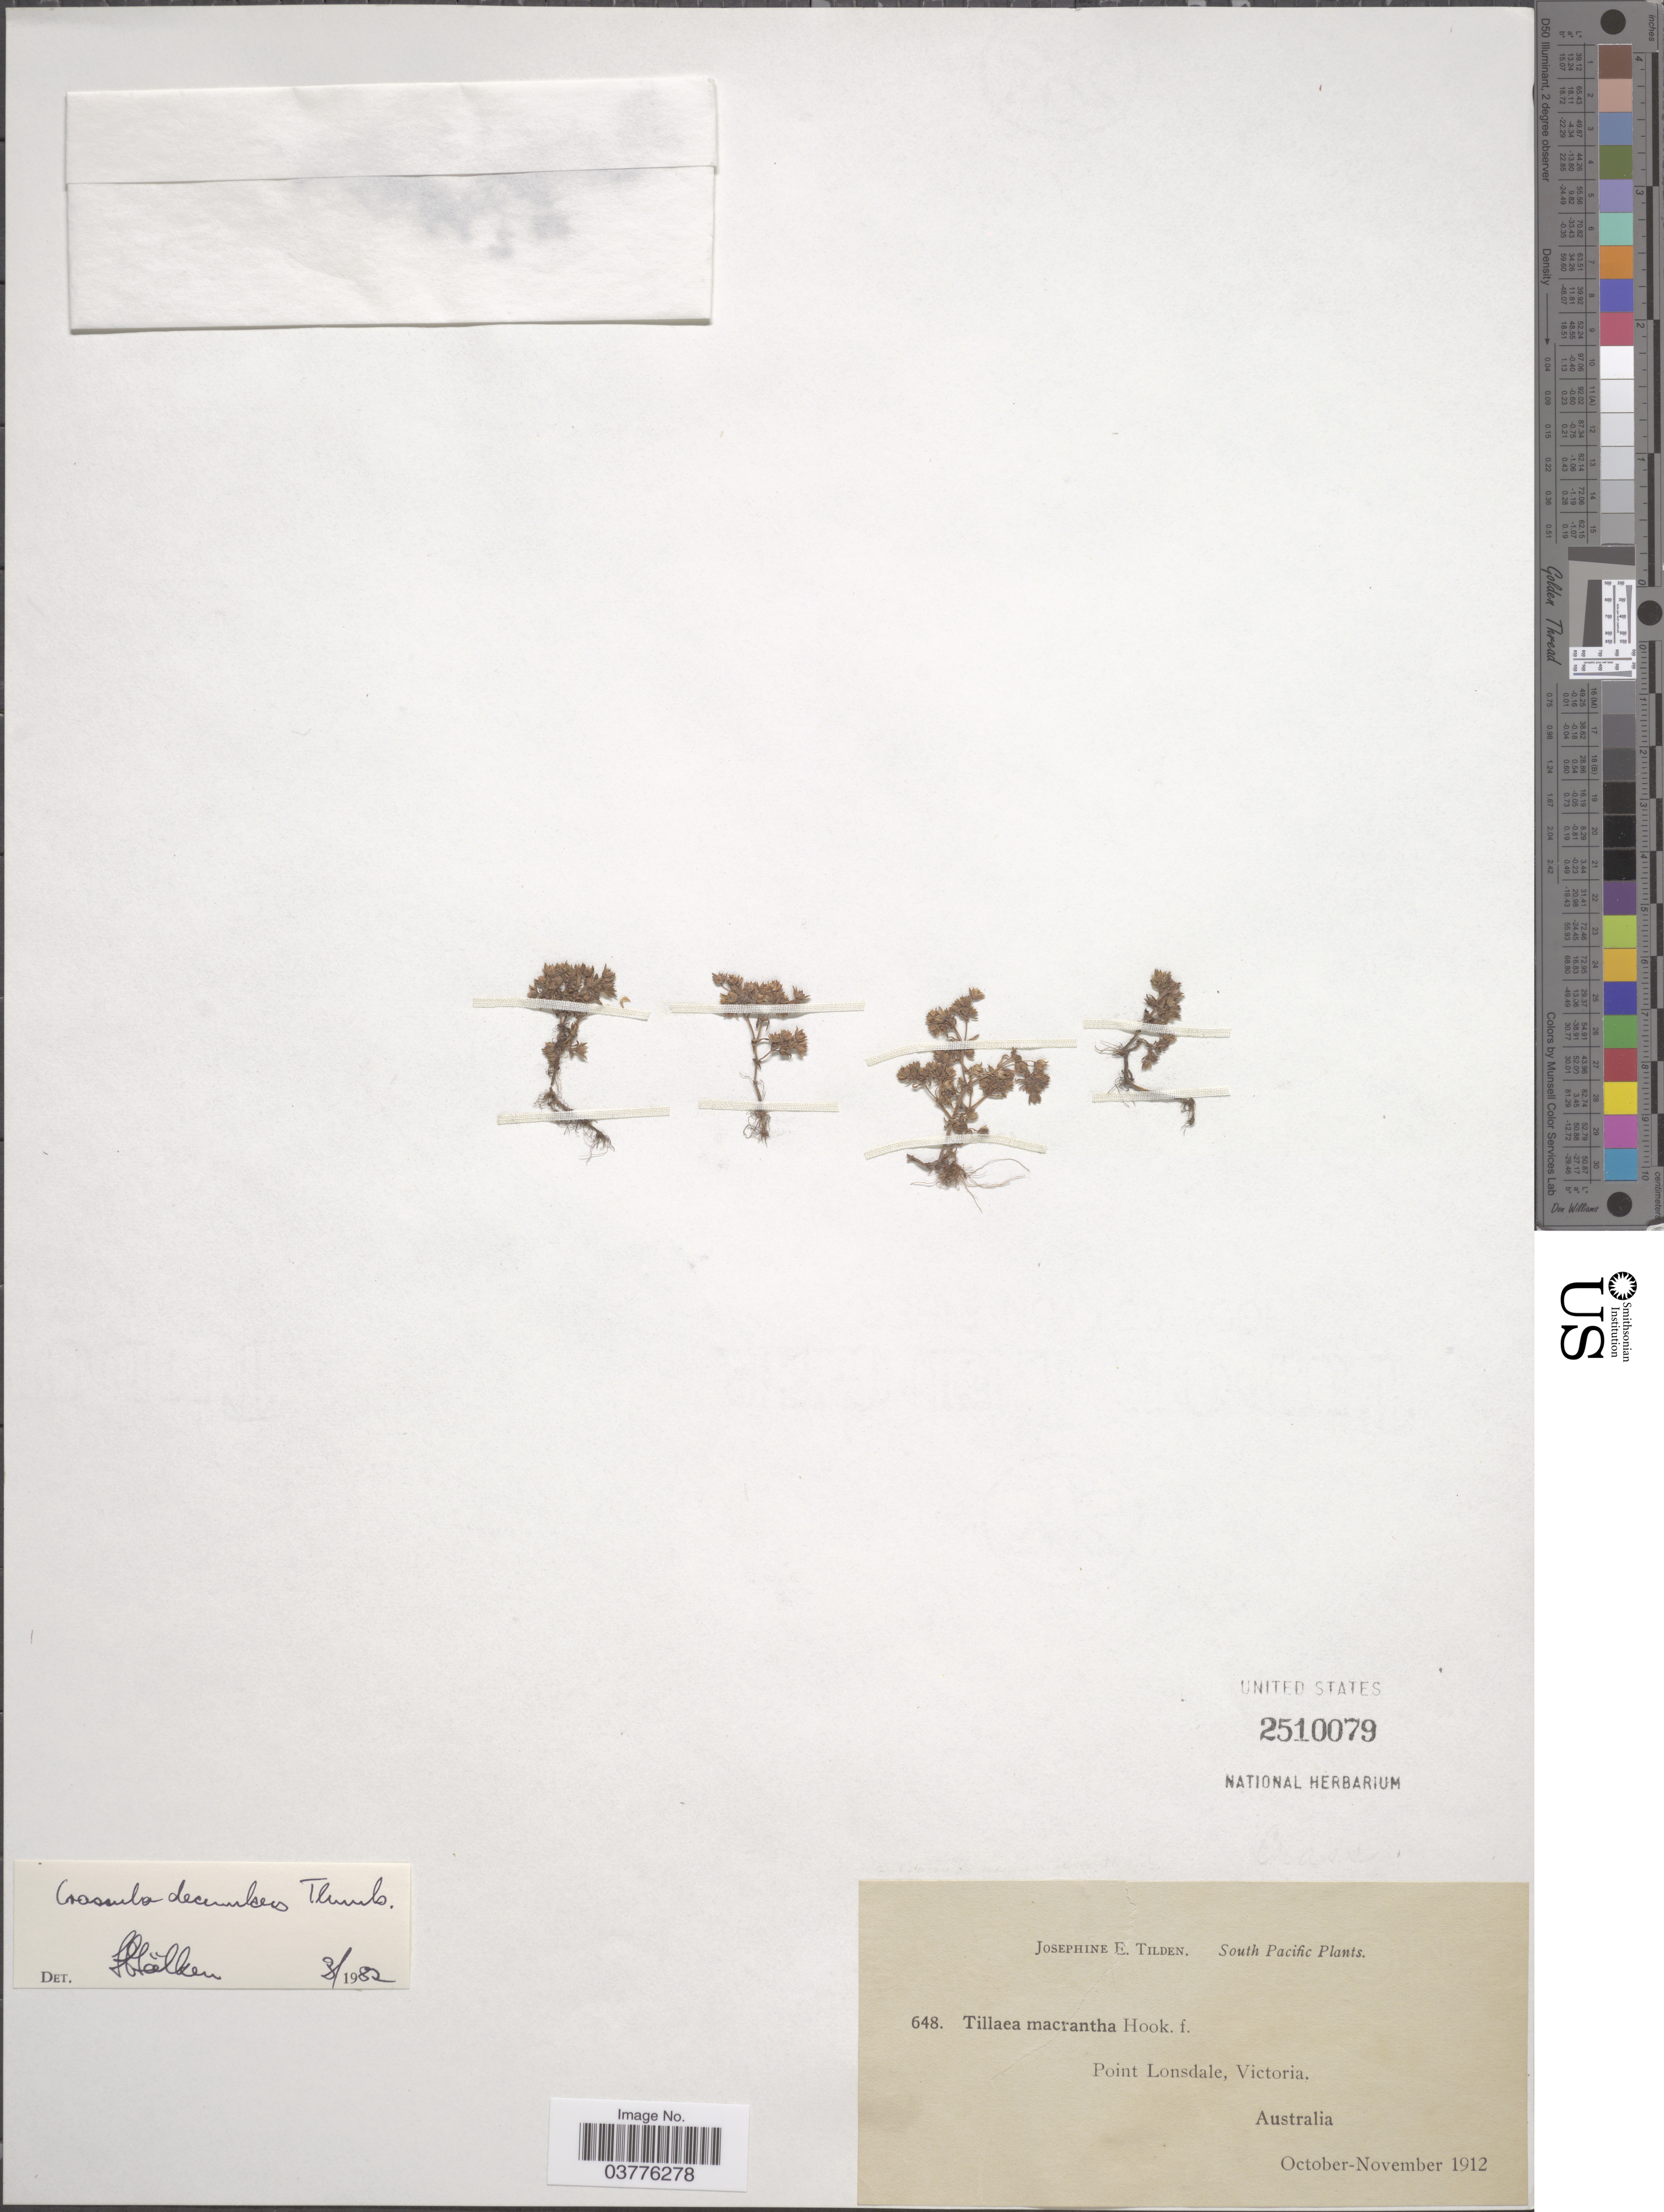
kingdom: Plantae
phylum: Tracheophyta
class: Magnoliopsida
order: Saxifragales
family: Crassulaceae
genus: Crassula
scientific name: Crassula decumbens Eckl. & Zeyh. ex Harv., nom. illeg.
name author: Eckl. & Zeyh. ex Harv. in Harv. & Sond.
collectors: J. E. Tilden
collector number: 648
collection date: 1912-10/1912-11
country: Australia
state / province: Victoria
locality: South Pacific. Point Lonsdale,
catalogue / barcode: US 2510079